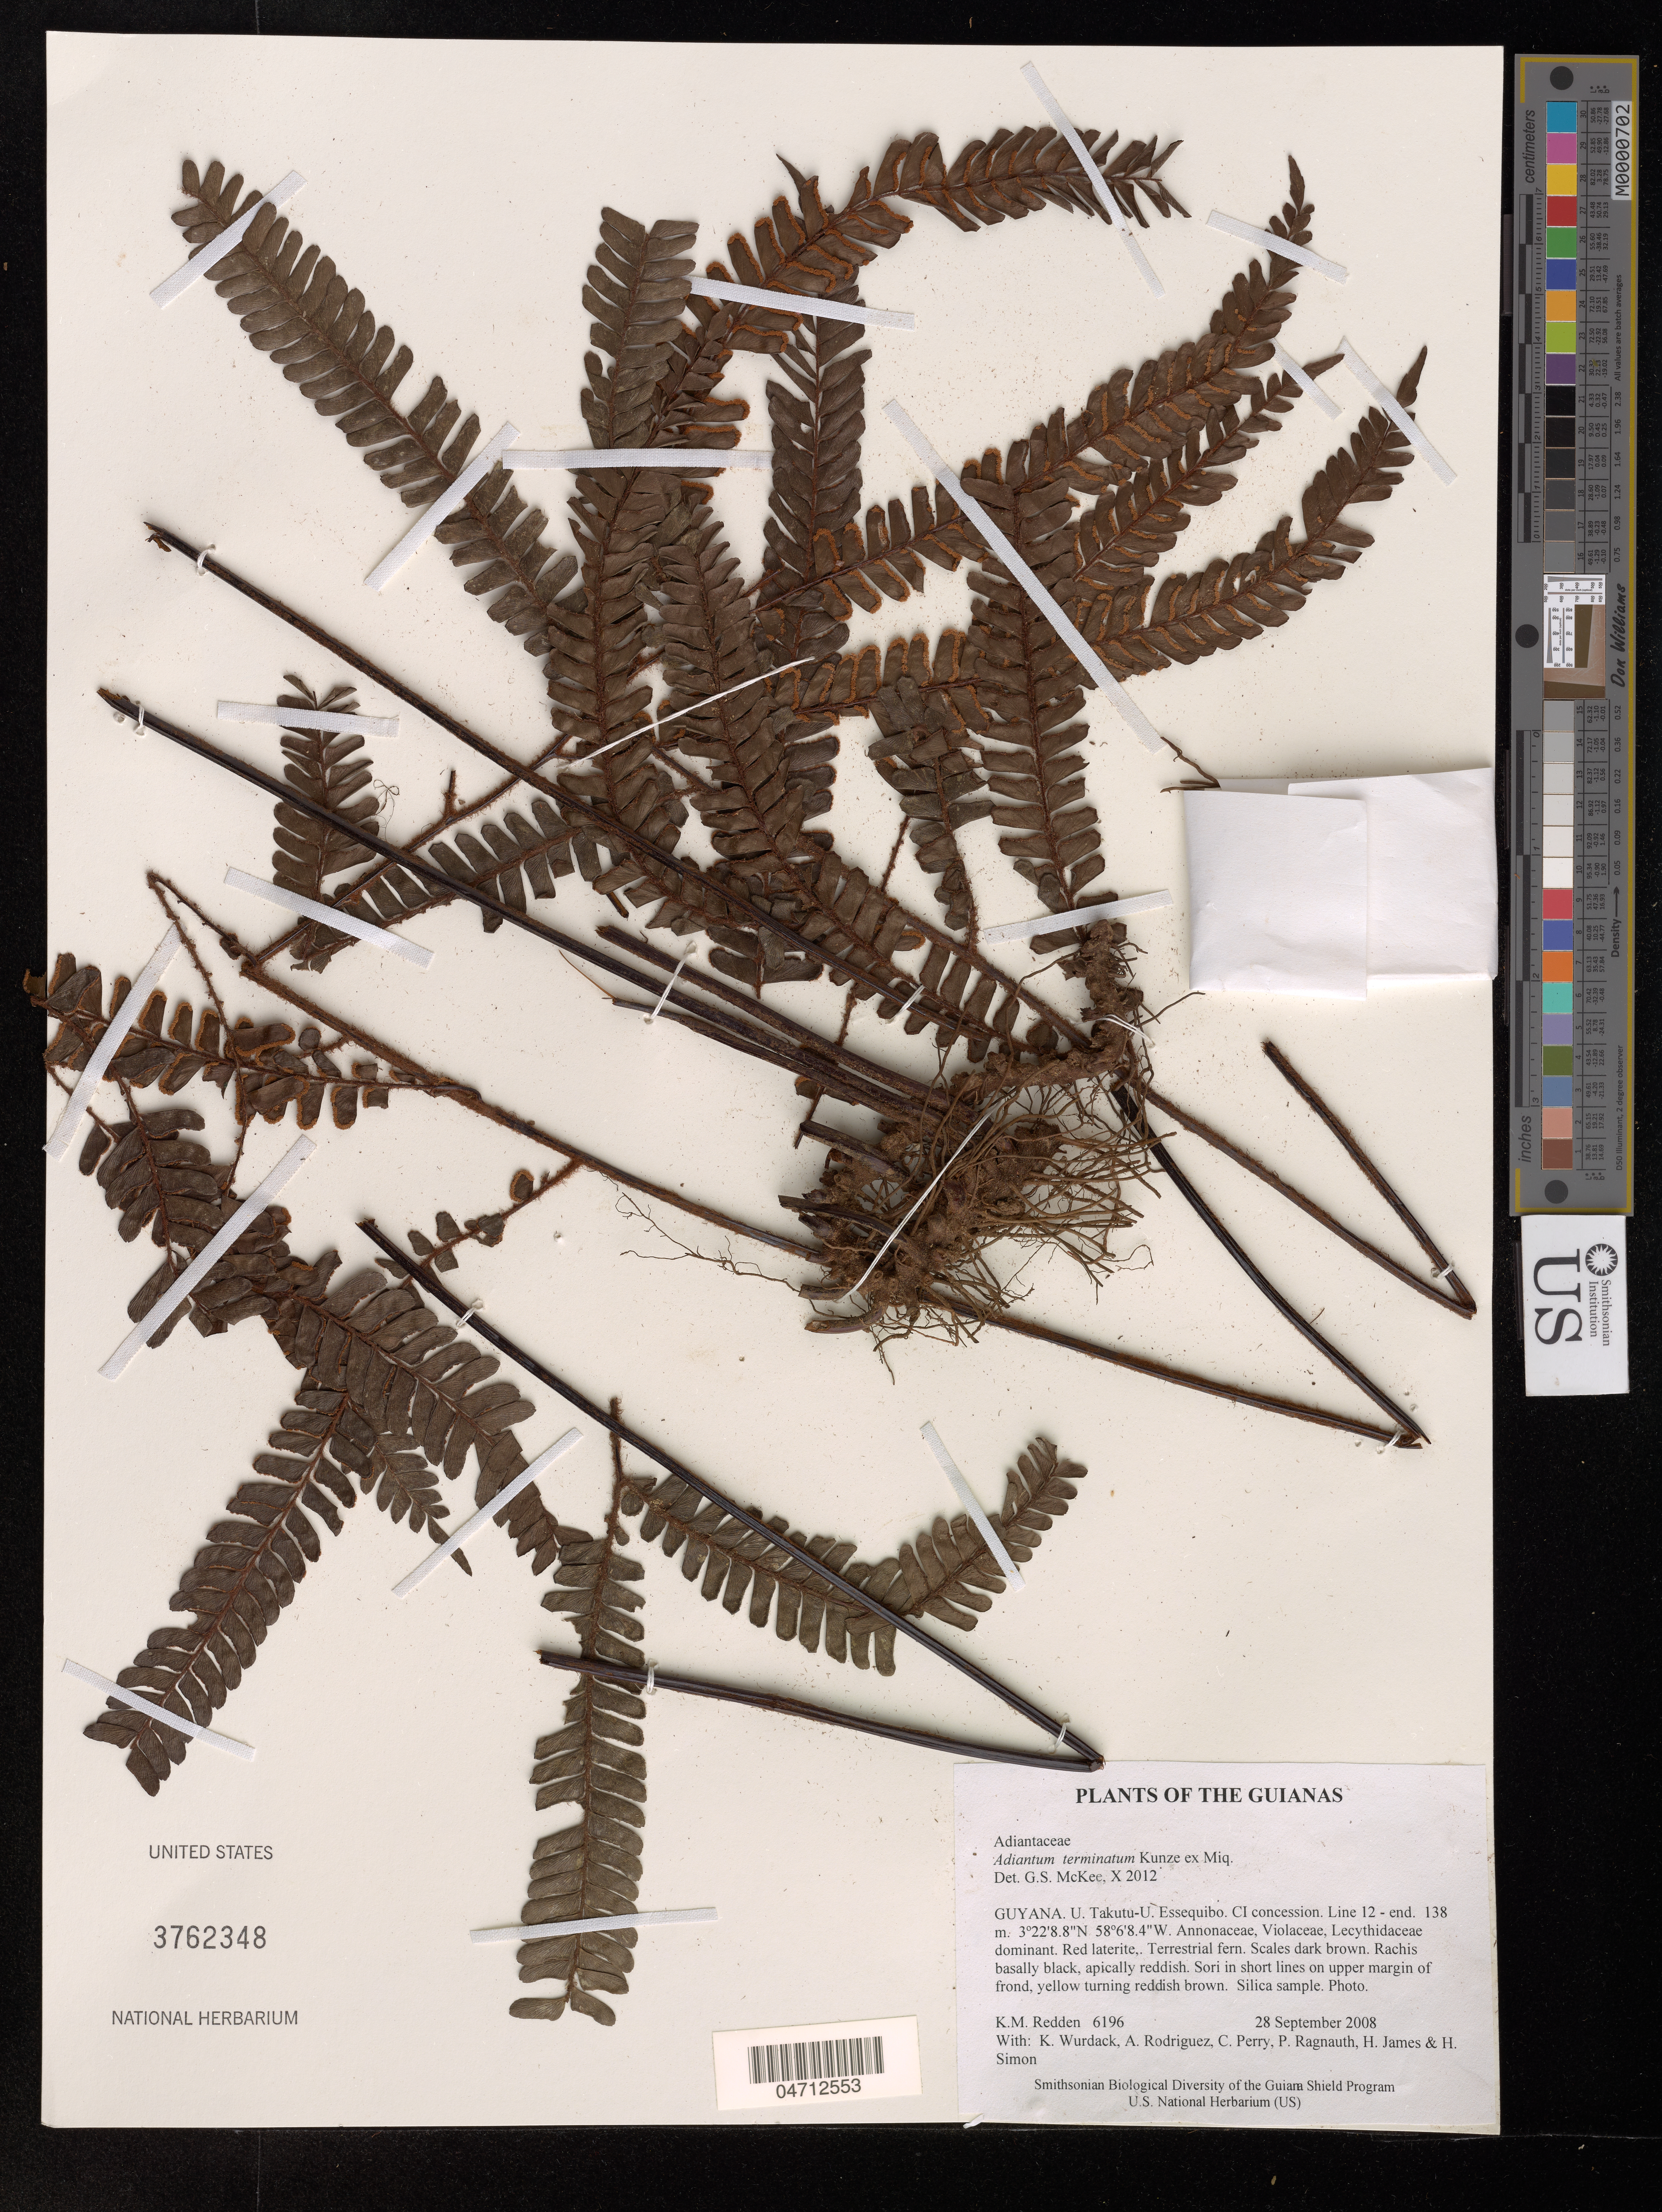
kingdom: Plantae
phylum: Tracheophyta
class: Polypodiopsida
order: Hymenophyllales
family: Hymenophyllaceae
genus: Trichomanes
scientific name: Trichomanes sp.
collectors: K. M. Redden, K. Wurdack, A. Rodriguez, C. Perry, P. Ragnauth, H. James & H. Simon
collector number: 6196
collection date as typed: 28 September 2008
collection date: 2008-09-28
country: Guyana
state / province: U. Takutu-U. Essequibo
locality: CI concession. Line 12 - end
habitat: Annonaceae, Violaceae, Lecythidaceae dominant. Red laterite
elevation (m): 138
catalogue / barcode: US 3762348